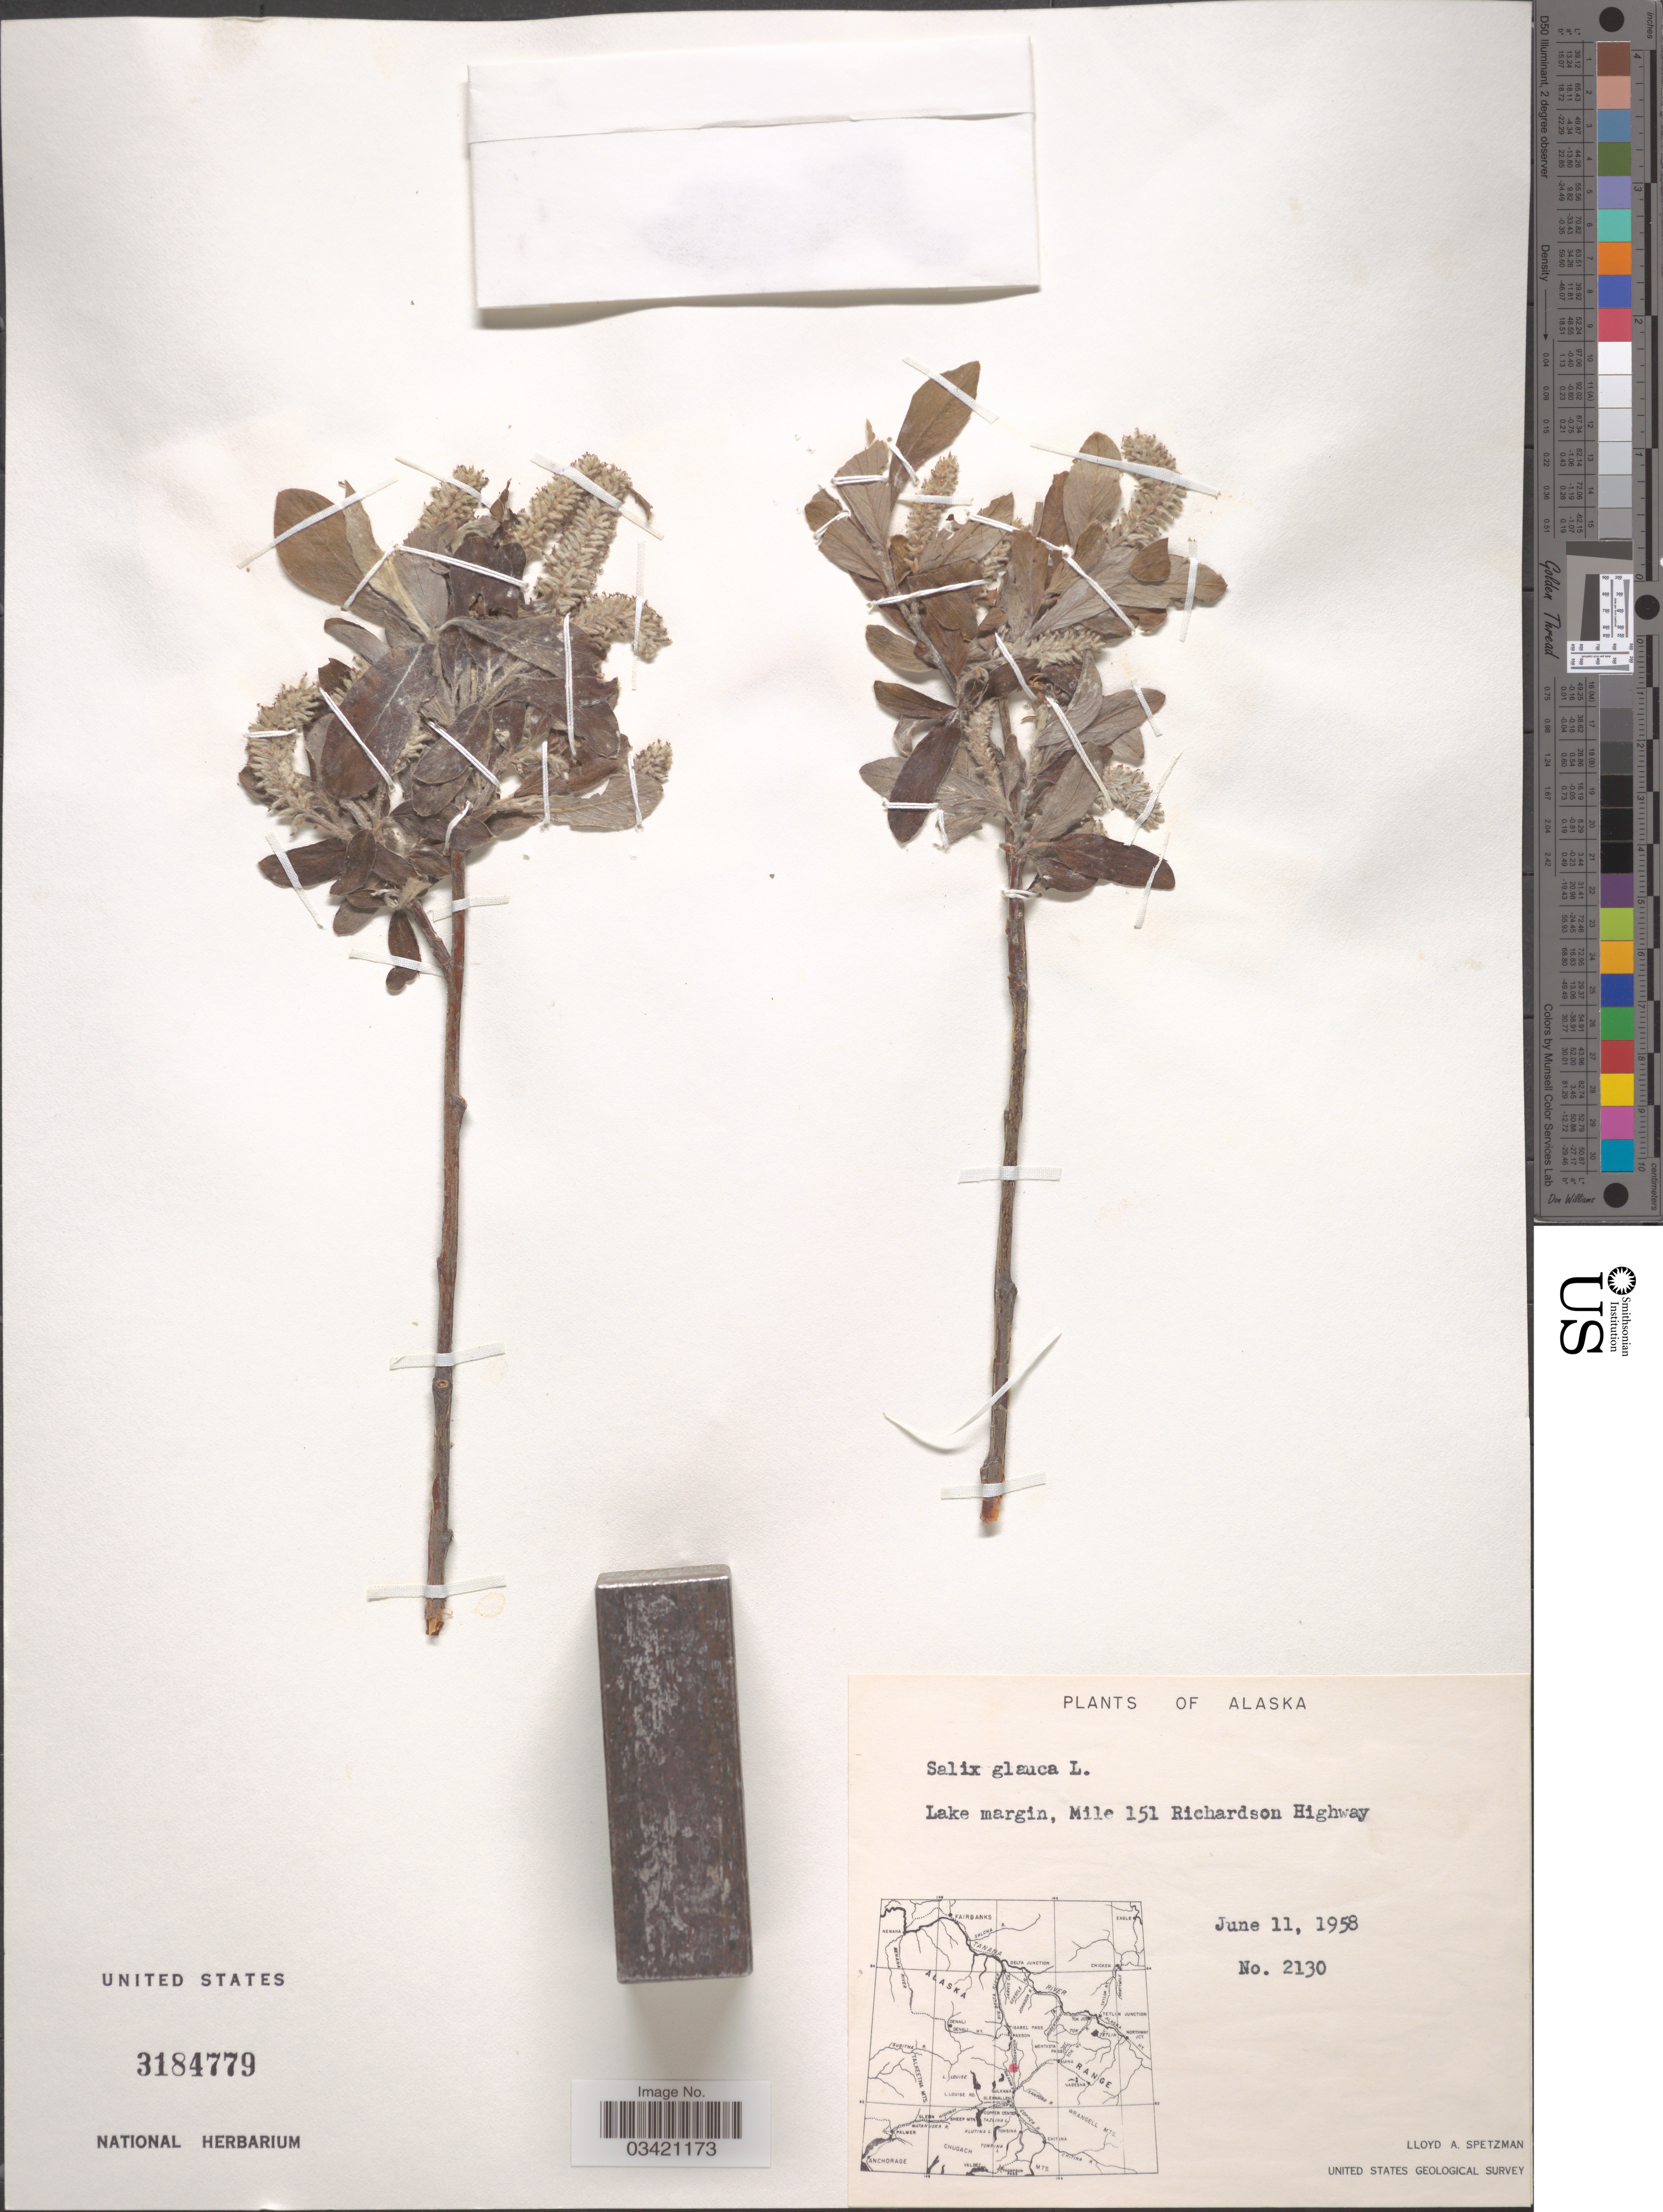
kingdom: Plantae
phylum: Tracheophyta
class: Magnoliopsida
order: Malpighiales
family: Salicaceae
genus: Salix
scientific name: Salix glauca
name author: L.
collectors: L. Spetzman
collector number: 2130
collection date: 1958-06-11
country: United States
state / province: Alaska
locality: Lake margin, Mile 151 Richardson Highway.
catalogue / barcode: US 3184779